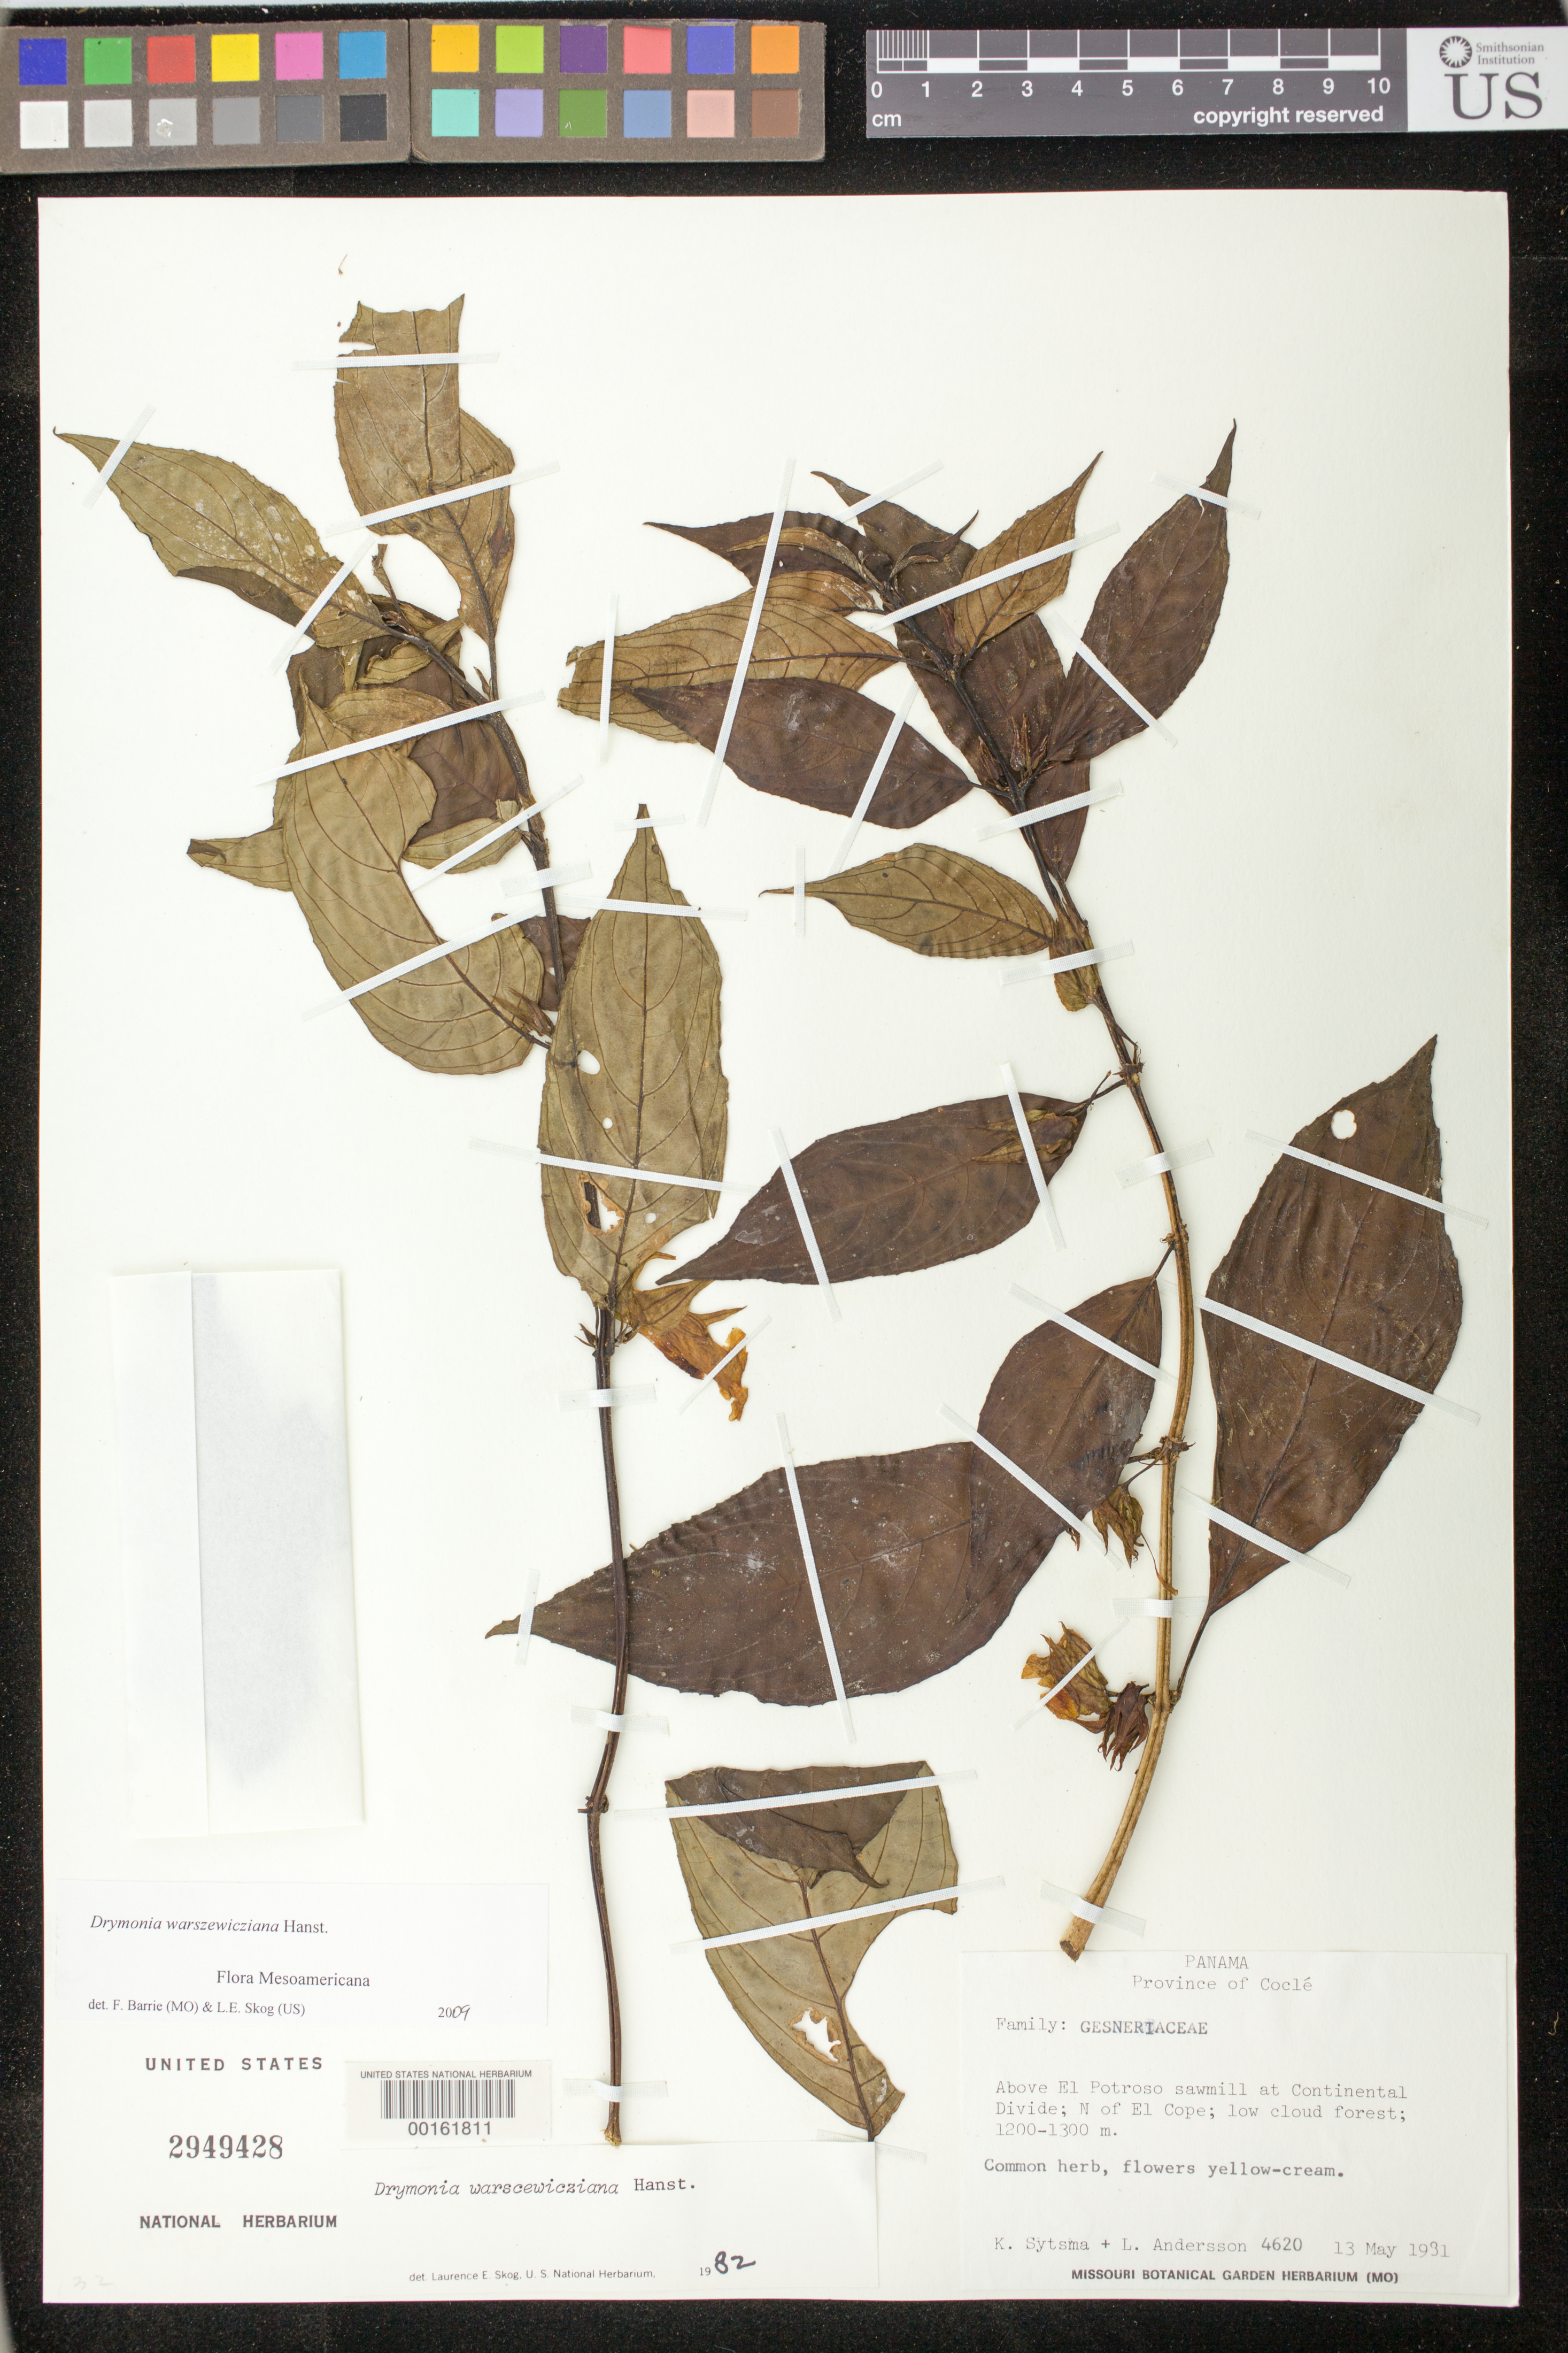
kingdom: Plantae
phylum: Tracheophyta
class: Magnoliopsida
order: Lamiales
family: Gesneriaceae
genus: Drymonia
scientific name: Drymonia warszewicziana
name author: Hanst.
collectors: K. J. Sytsma & L. Andersson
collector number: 4620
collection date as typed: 13 May 1981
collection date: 1981-05-13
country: Panama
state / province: Coclé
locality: Above El Potroso sawmill at continental divide, N of El Cope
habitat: Low cloud forest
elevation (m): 1200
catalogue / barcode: US 2949428